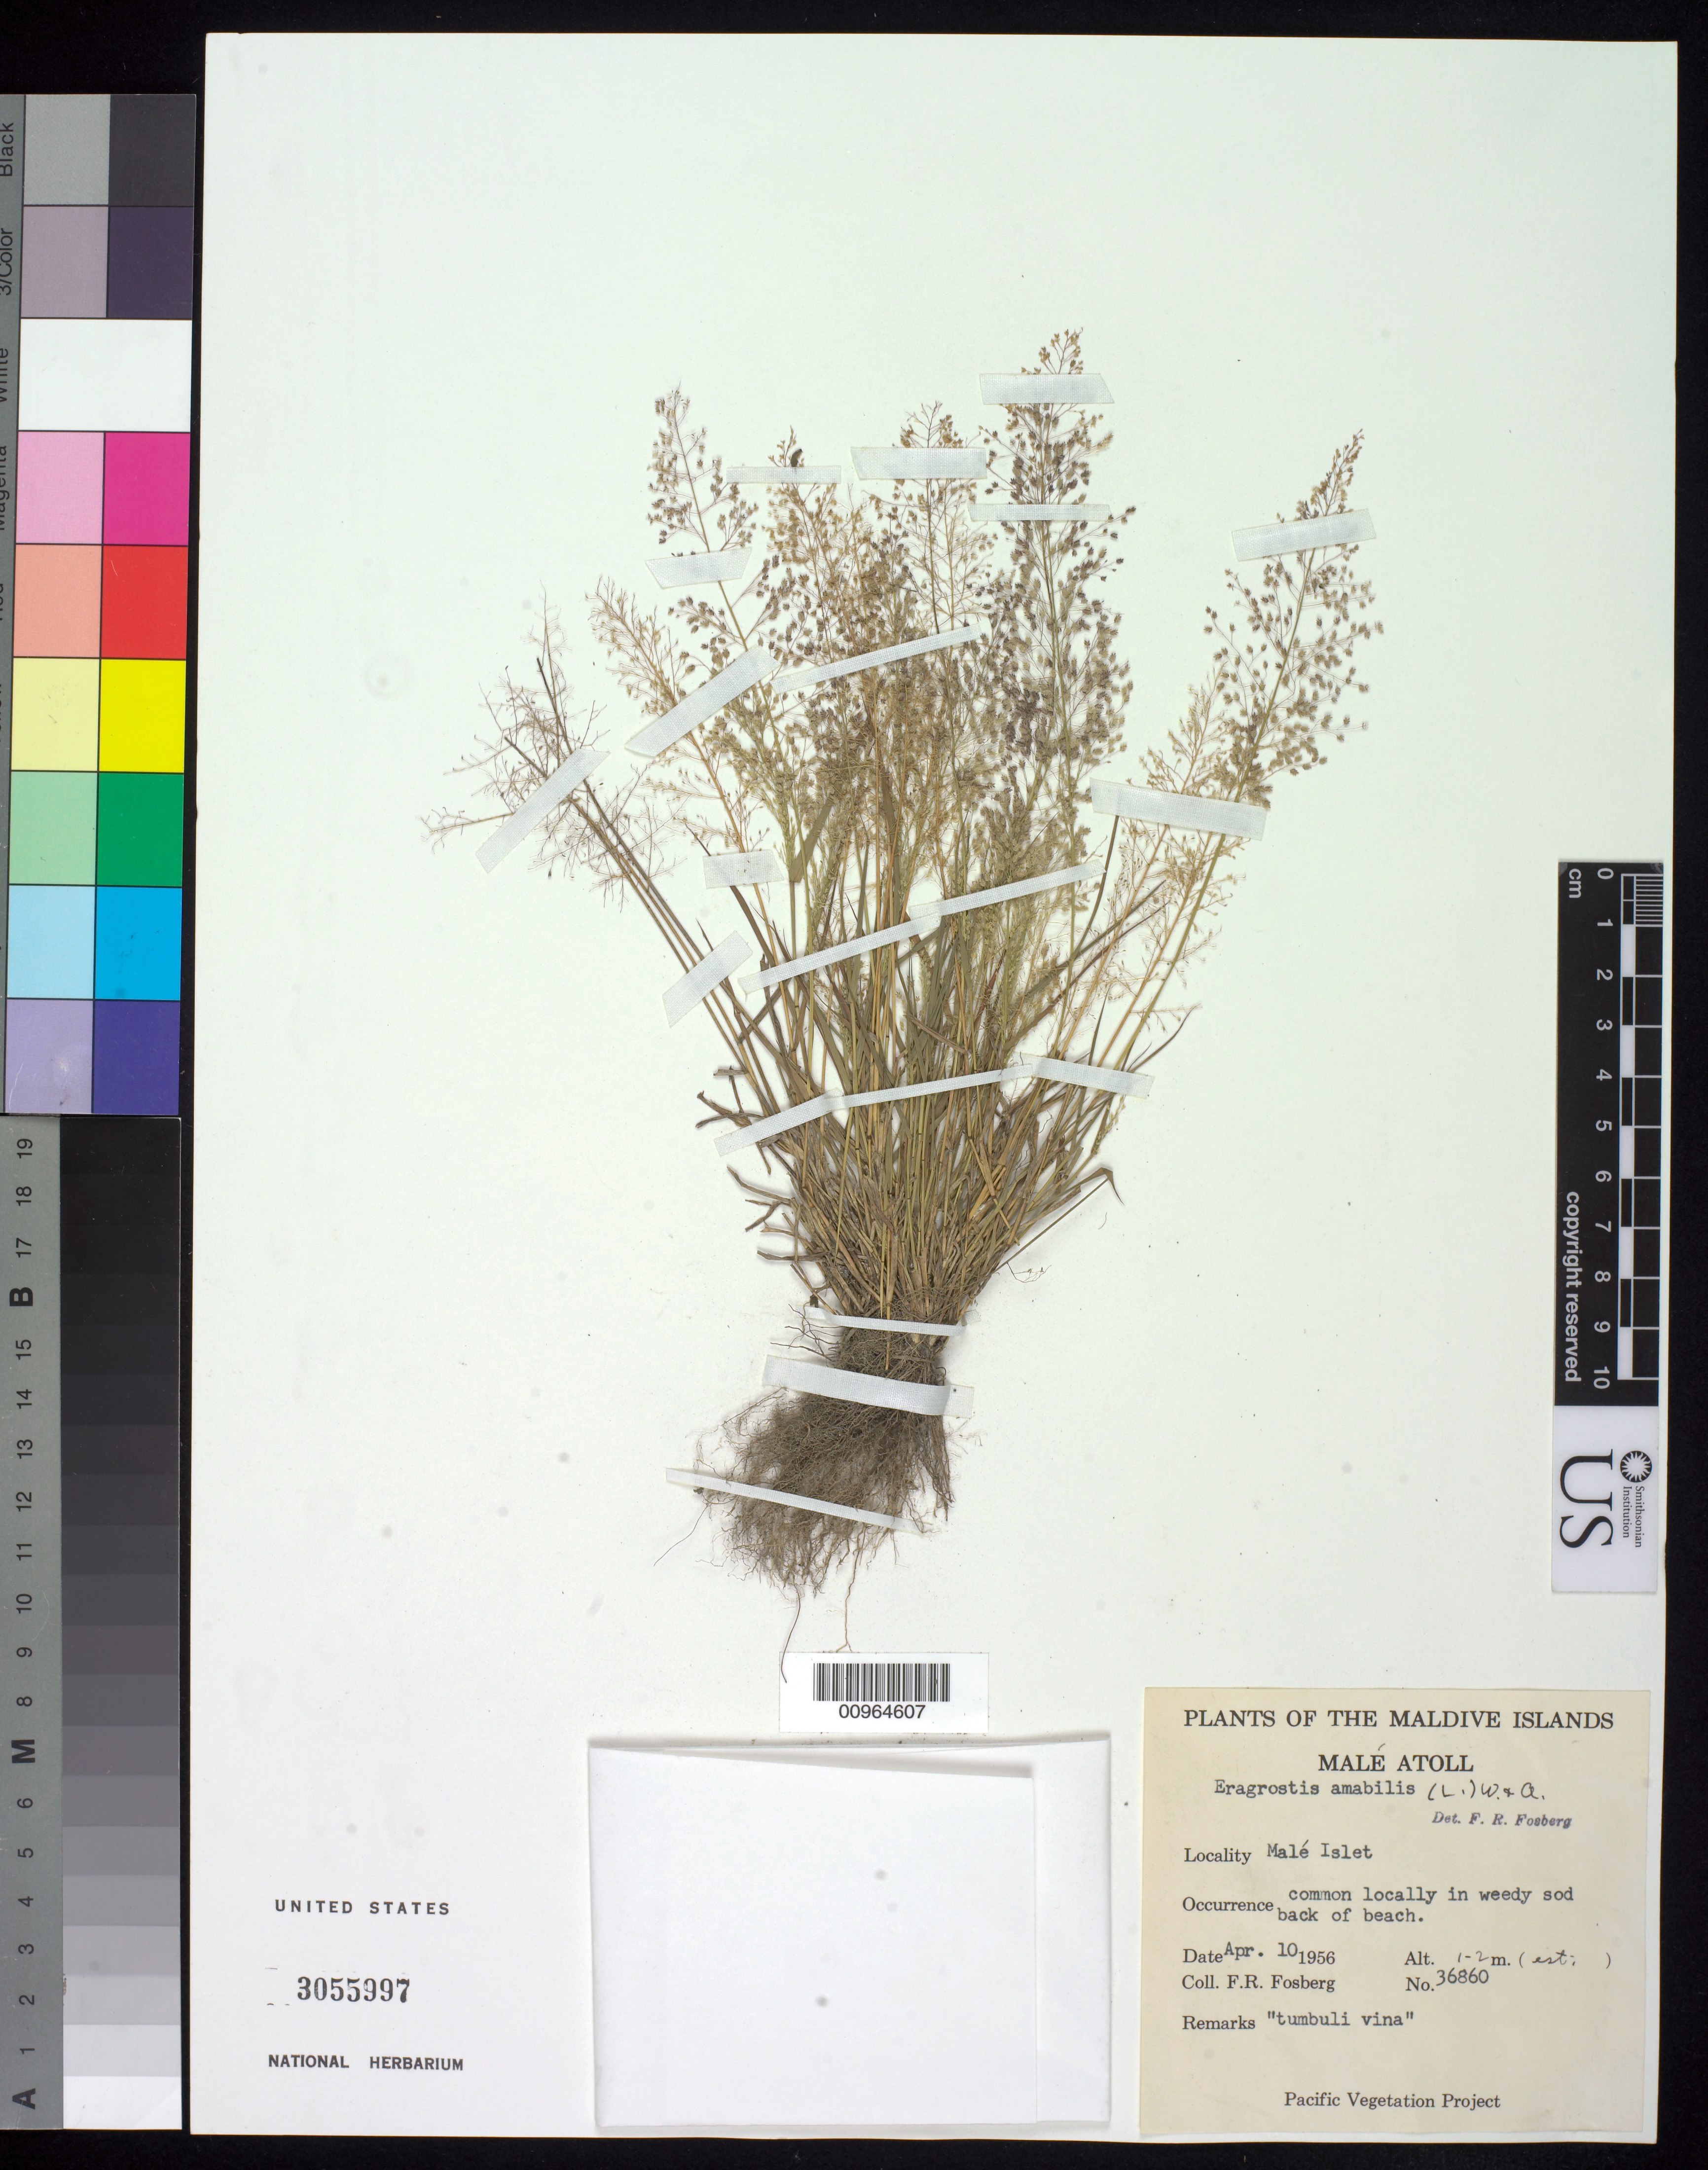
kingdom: Plantae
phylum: Tracheophyta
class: Liliopsida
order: Poales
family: Poaceae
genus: Eragrostis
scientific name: Eragrostis amabilis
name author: (L.) Wight & Arn. ex Nees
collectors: F. R. Fosberg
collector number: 36860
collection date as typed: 10 Apr 1956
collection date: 1956-04-10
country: Maldive Islands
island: Male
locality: Male Islet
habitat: Beach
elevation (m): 1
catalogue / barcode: US 3055997